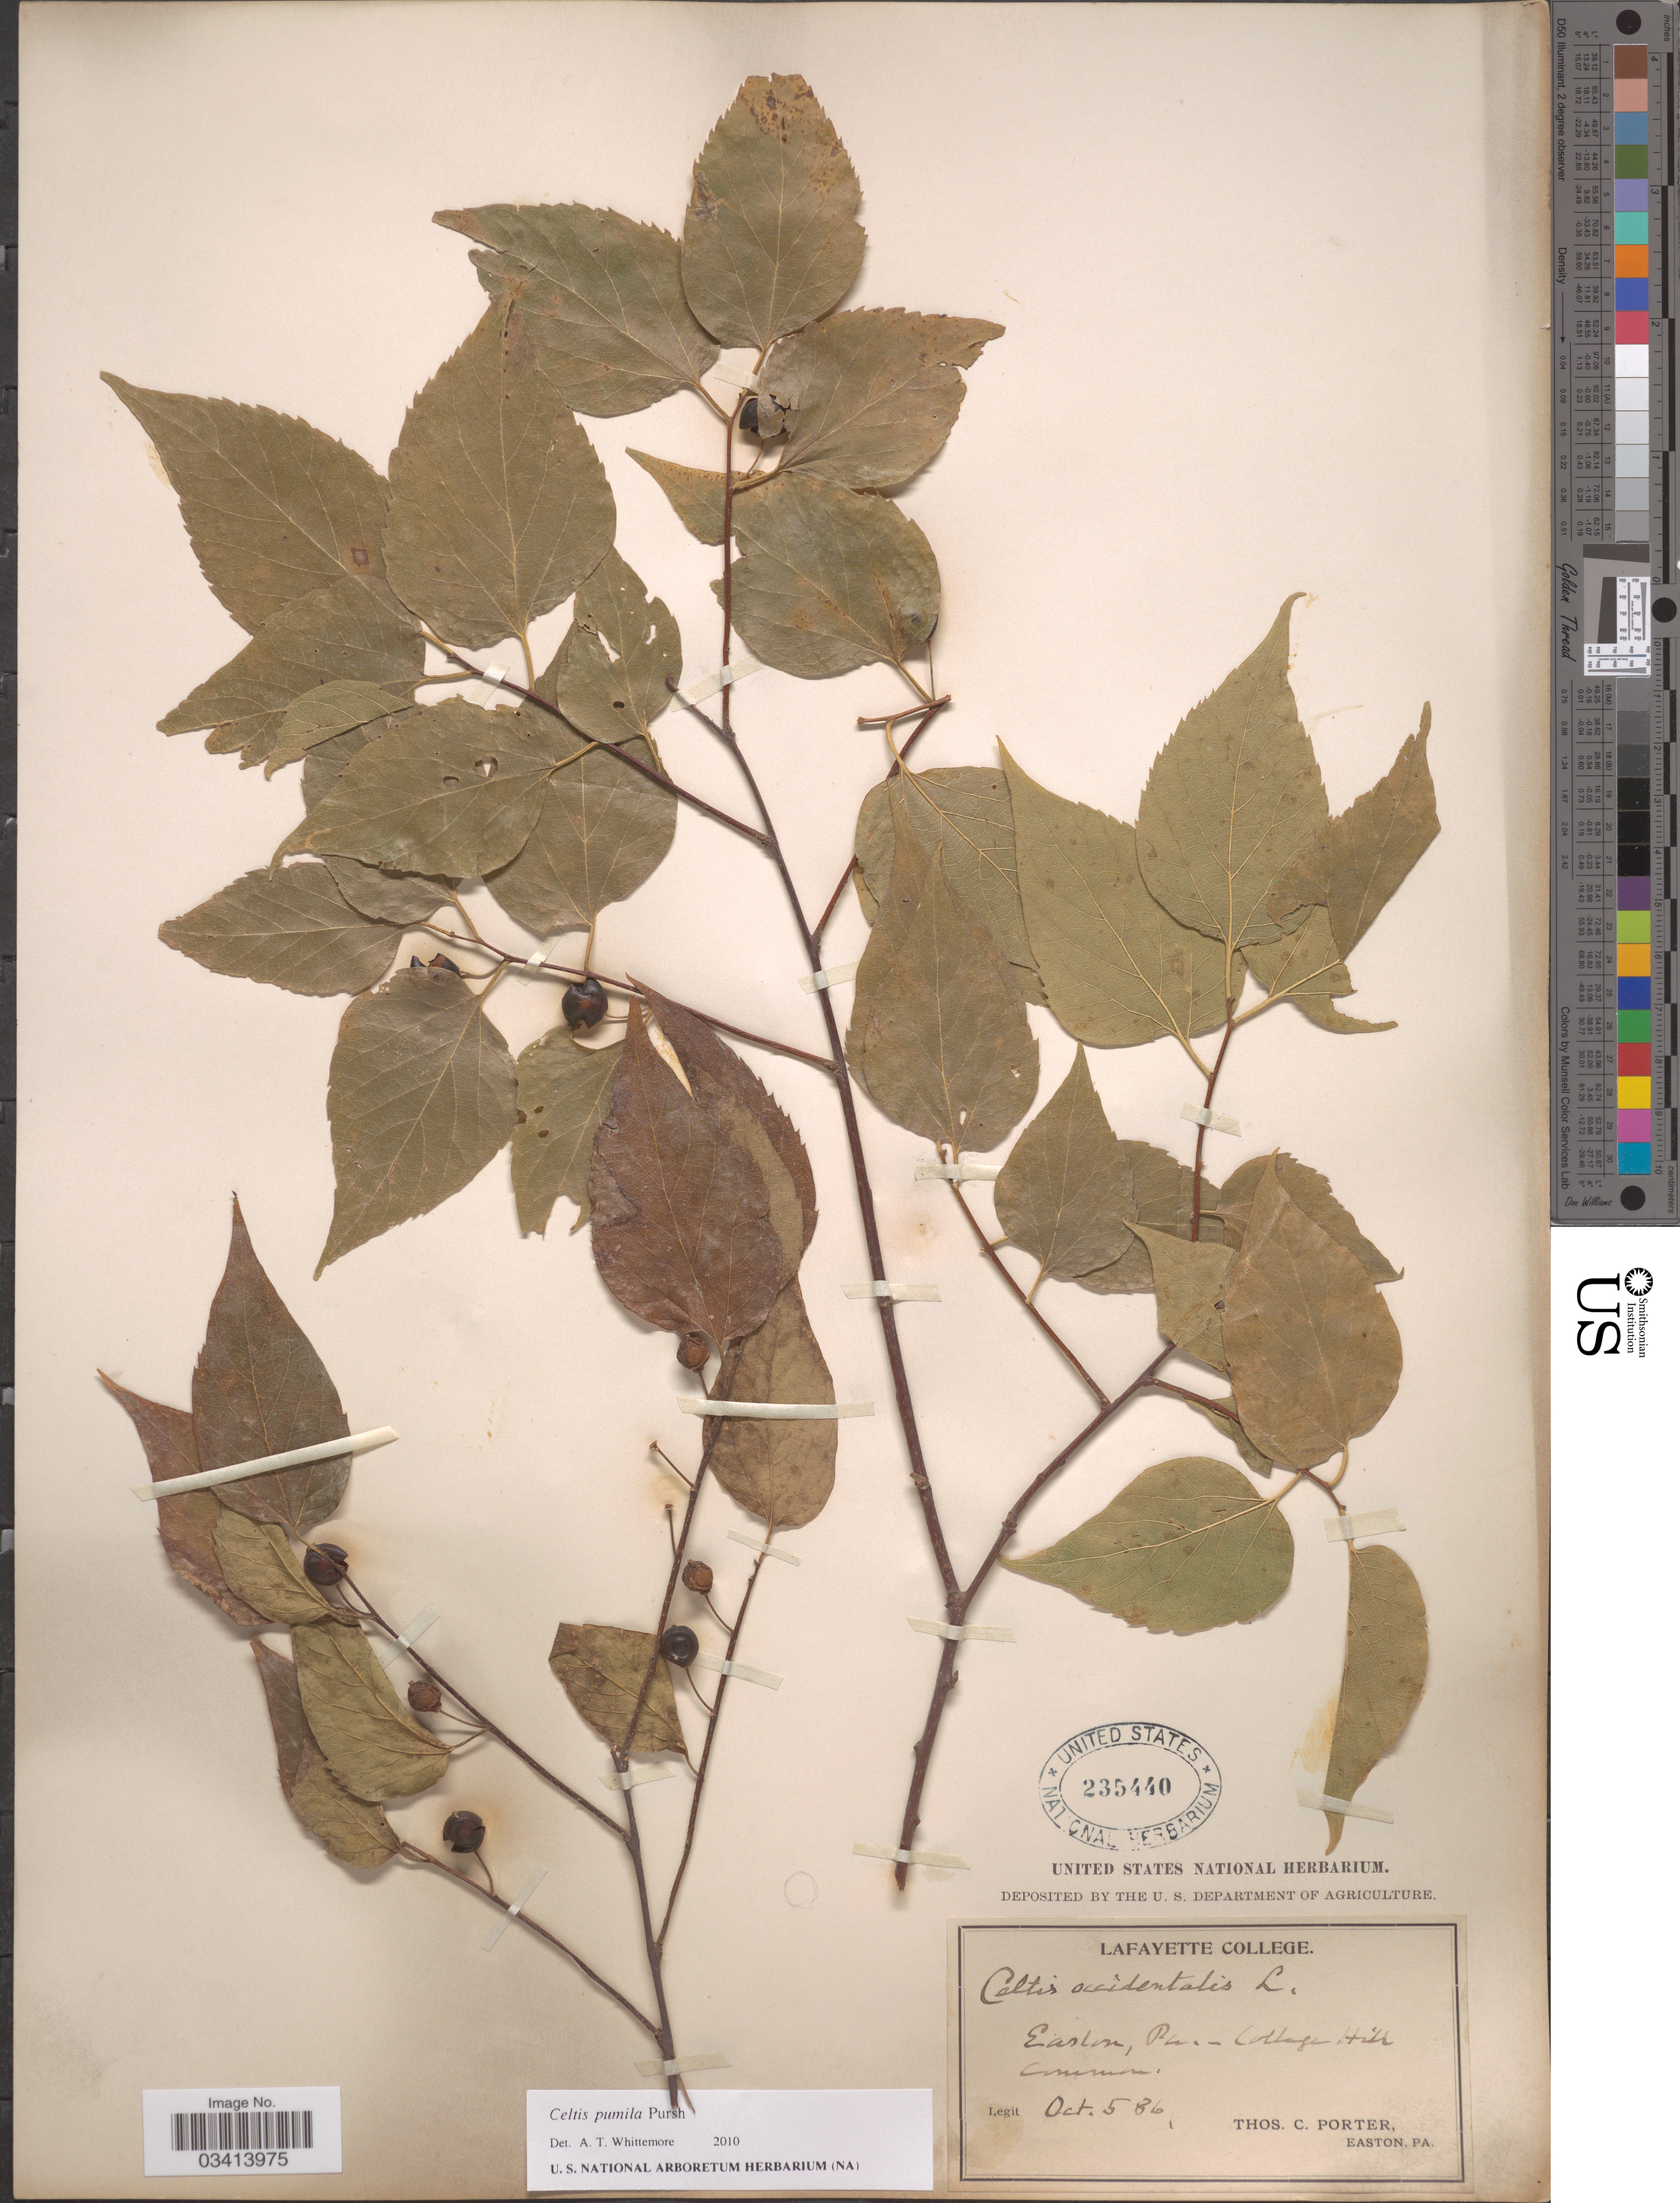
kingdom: Plantae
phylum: Tracheophyta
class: Magnoliopsida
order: Rosales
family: Cannabaceae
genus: Celtis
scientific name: Celtis occidentalis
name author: L.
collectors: T. Porter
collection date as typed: Transcribed d/m/y: 5/10/86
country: United States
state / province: Pennsylvania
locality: Easton. College Hill.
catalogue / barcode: US 235440